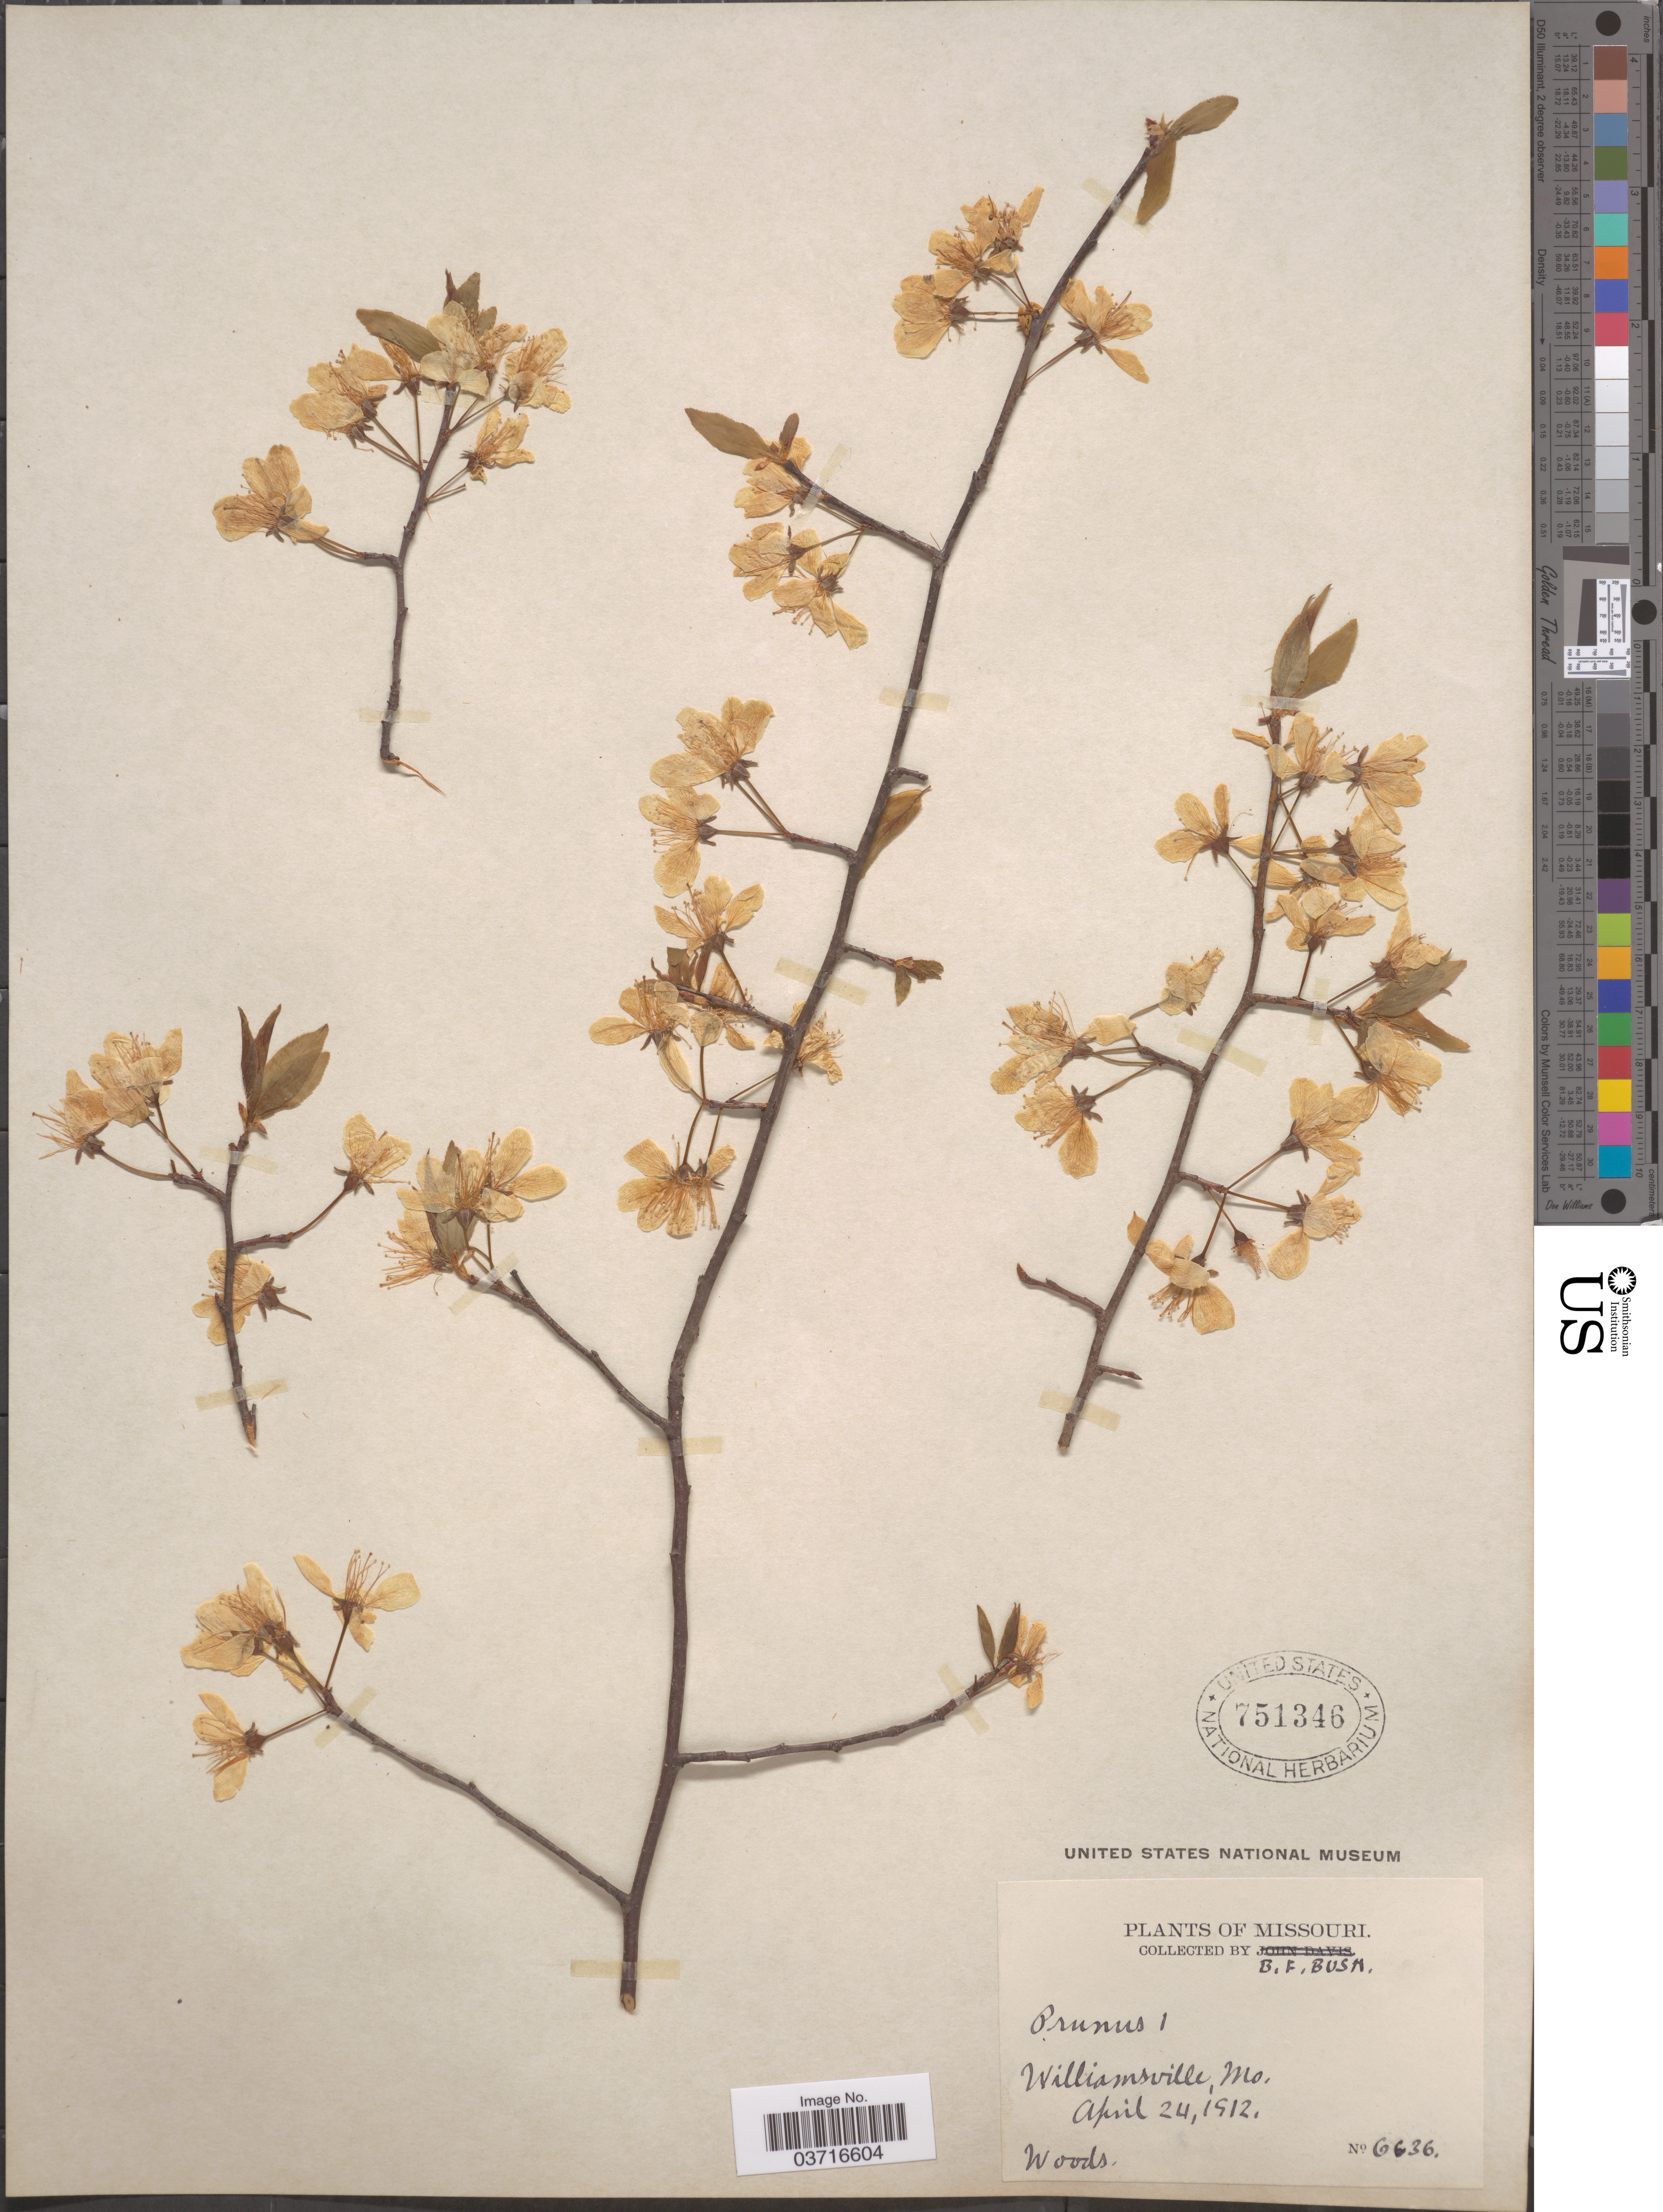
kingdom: Plantae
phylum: Tracheophyta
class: Magnoliopsida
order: Rosales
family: Rosaceae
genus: Prunus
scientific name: Prunus sp.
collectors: B. F. Bush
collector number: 6636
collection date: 1912-04-24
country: United States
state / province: Missouri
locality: Williamsville.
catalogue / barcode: US 751346